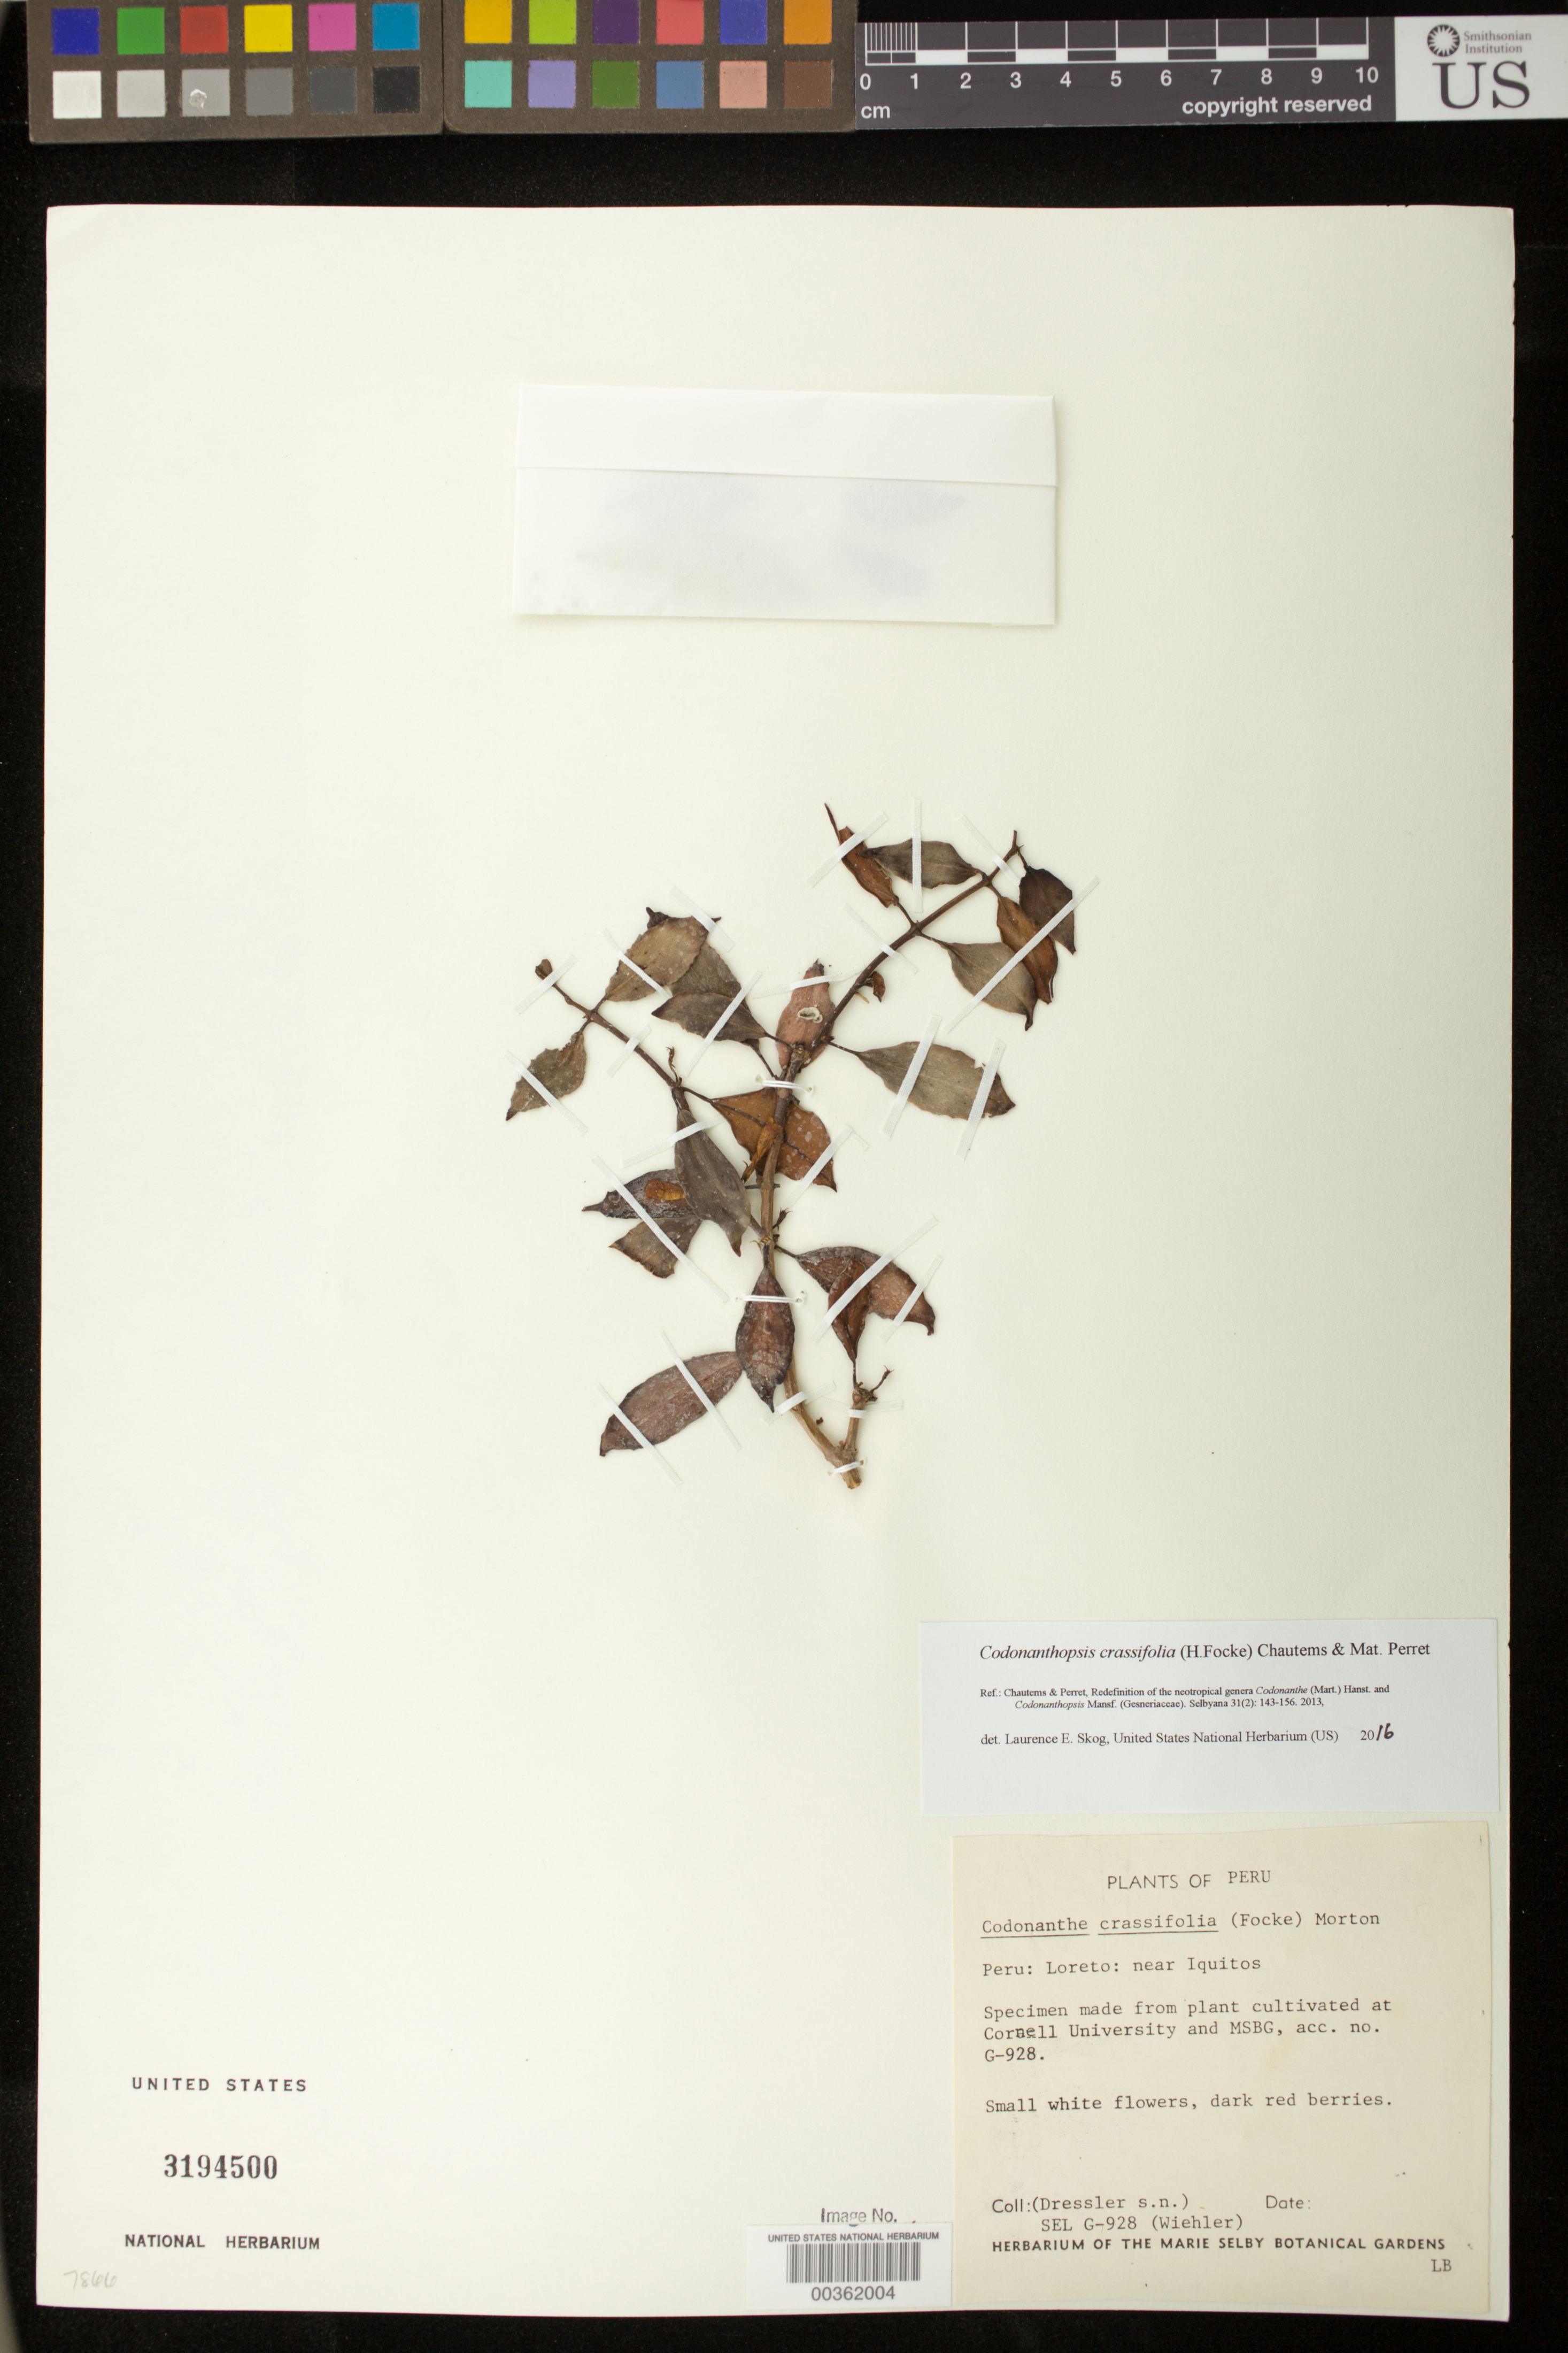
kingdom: Plantae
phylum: Tracheophyta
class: Magnoliopsida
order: Lamiales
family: Gesneriaceae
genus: Codonanthopsis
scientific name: Codonanthopsis crassifolia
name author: (H. Focke) Chautems & Mat.Perret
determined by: Skog, Laurence E.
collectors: H. J. Wiehler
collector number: s.n. [G-928]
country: Peru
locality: Peru: Loreto, near Iquitos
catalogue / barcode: US 3194500